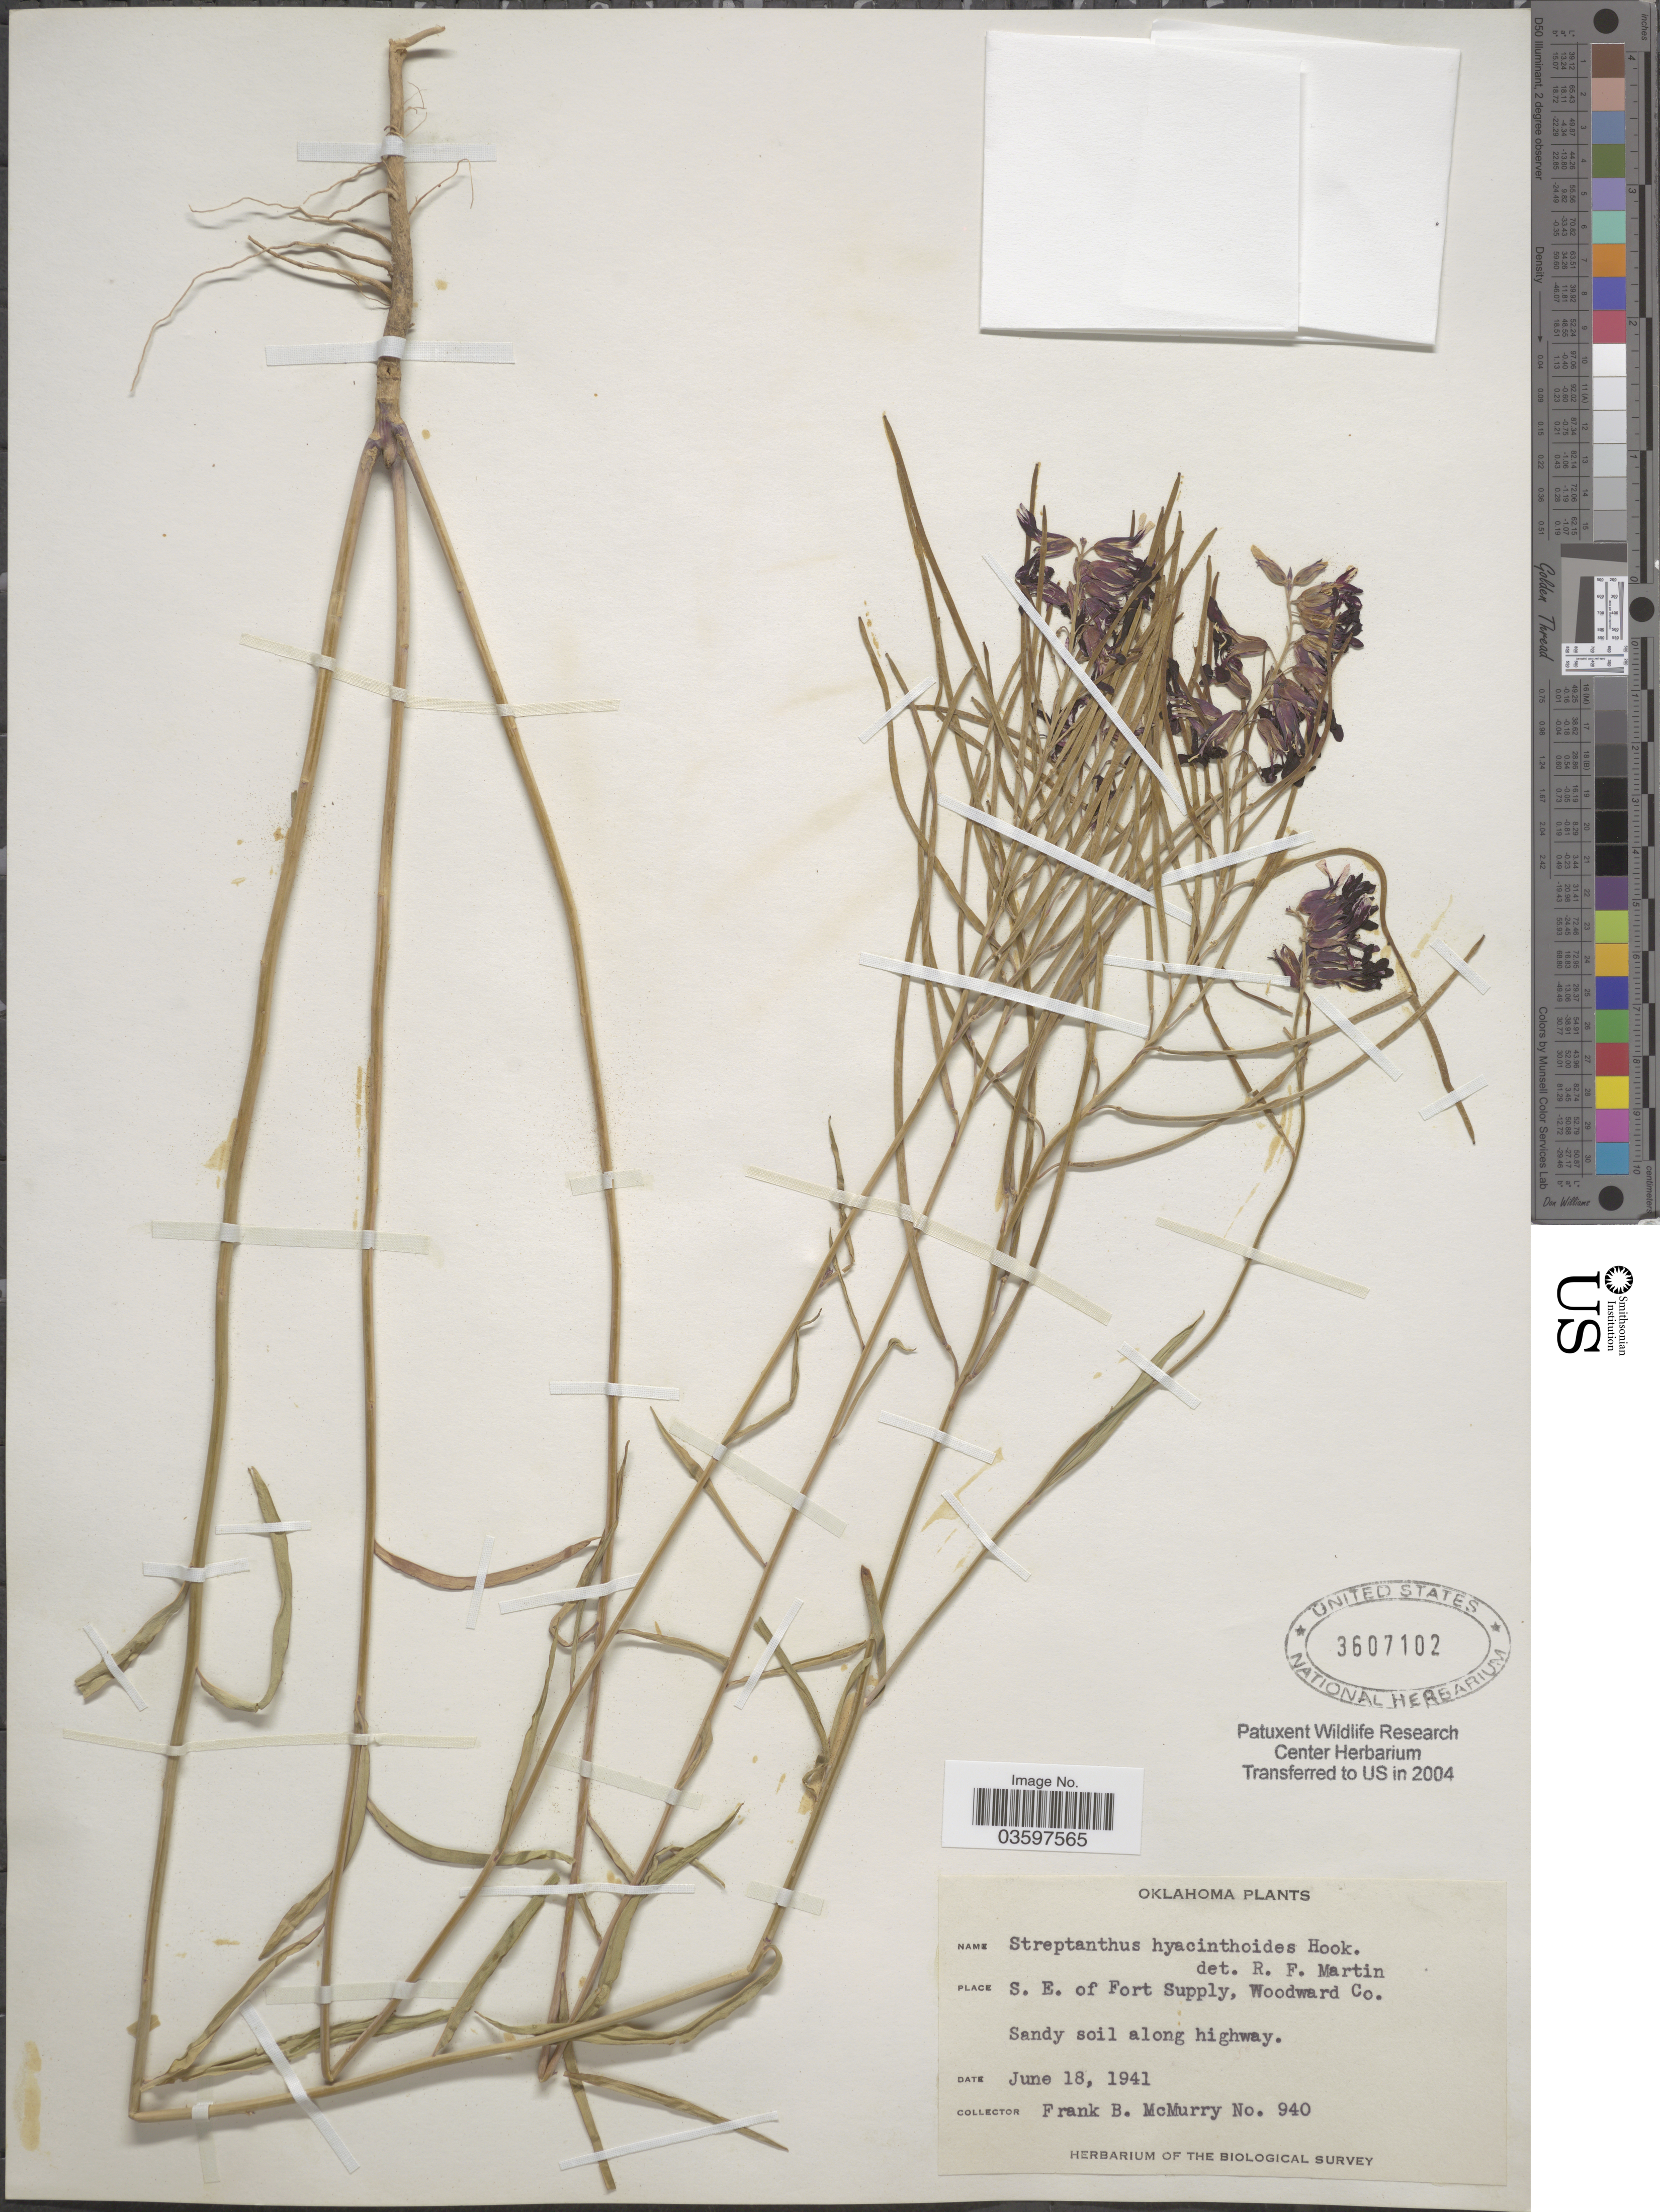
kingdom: Plantae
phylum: Tracheophyta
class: Magnoliopsida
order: Brassicales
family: Brassicaceae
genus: Streptanthus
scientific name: Streptanthus hyacinthoides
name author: Hook.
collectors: F. B. McMurry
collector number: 940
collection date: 1941-06-18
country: United States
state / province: Oklahoma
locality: S.E. of Fort Supply, Woodward Co. Sandy soil along highway.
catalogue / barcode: US 3607102